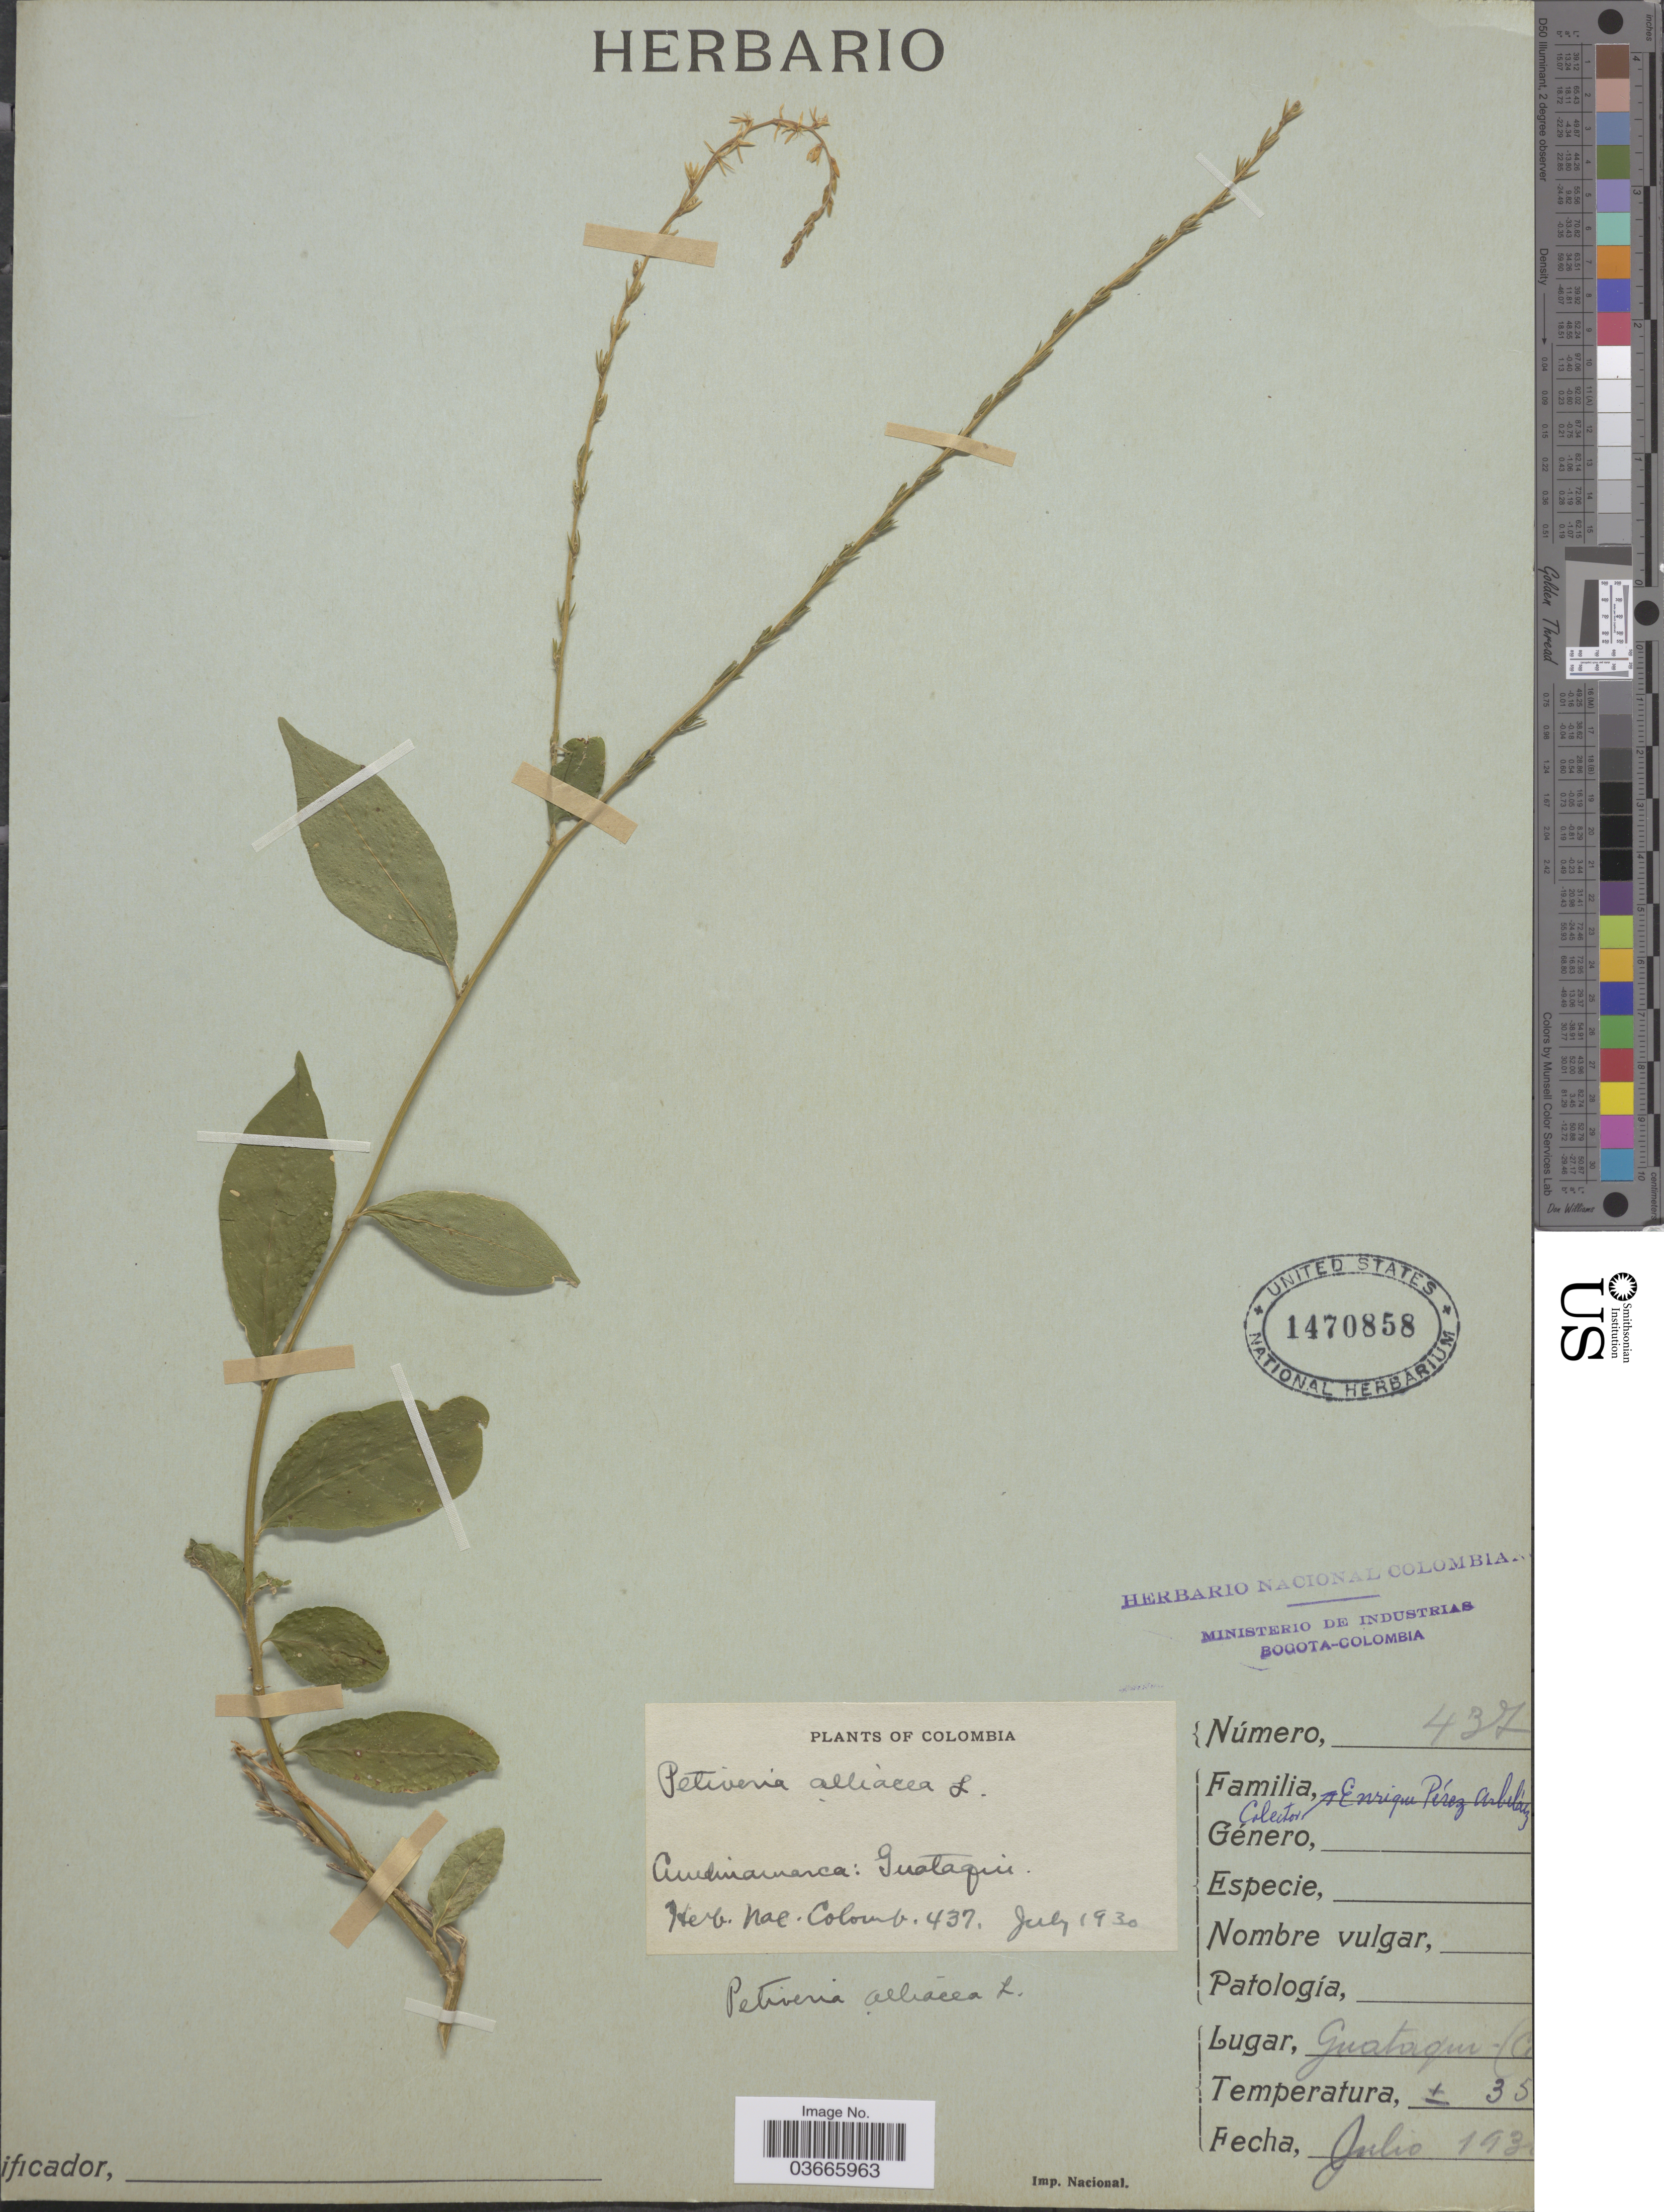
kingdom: Plantae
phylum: Tracheophyta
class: Magnoliopsida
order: Caryophyllales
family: Phytolaccaceae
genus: Petiveria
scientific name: Petiveria alliacea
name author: L.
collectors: E. Pérez Arbeláez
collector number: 437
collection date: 1930-07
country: Colombia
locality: Guataqui.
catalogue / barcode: US 1470858